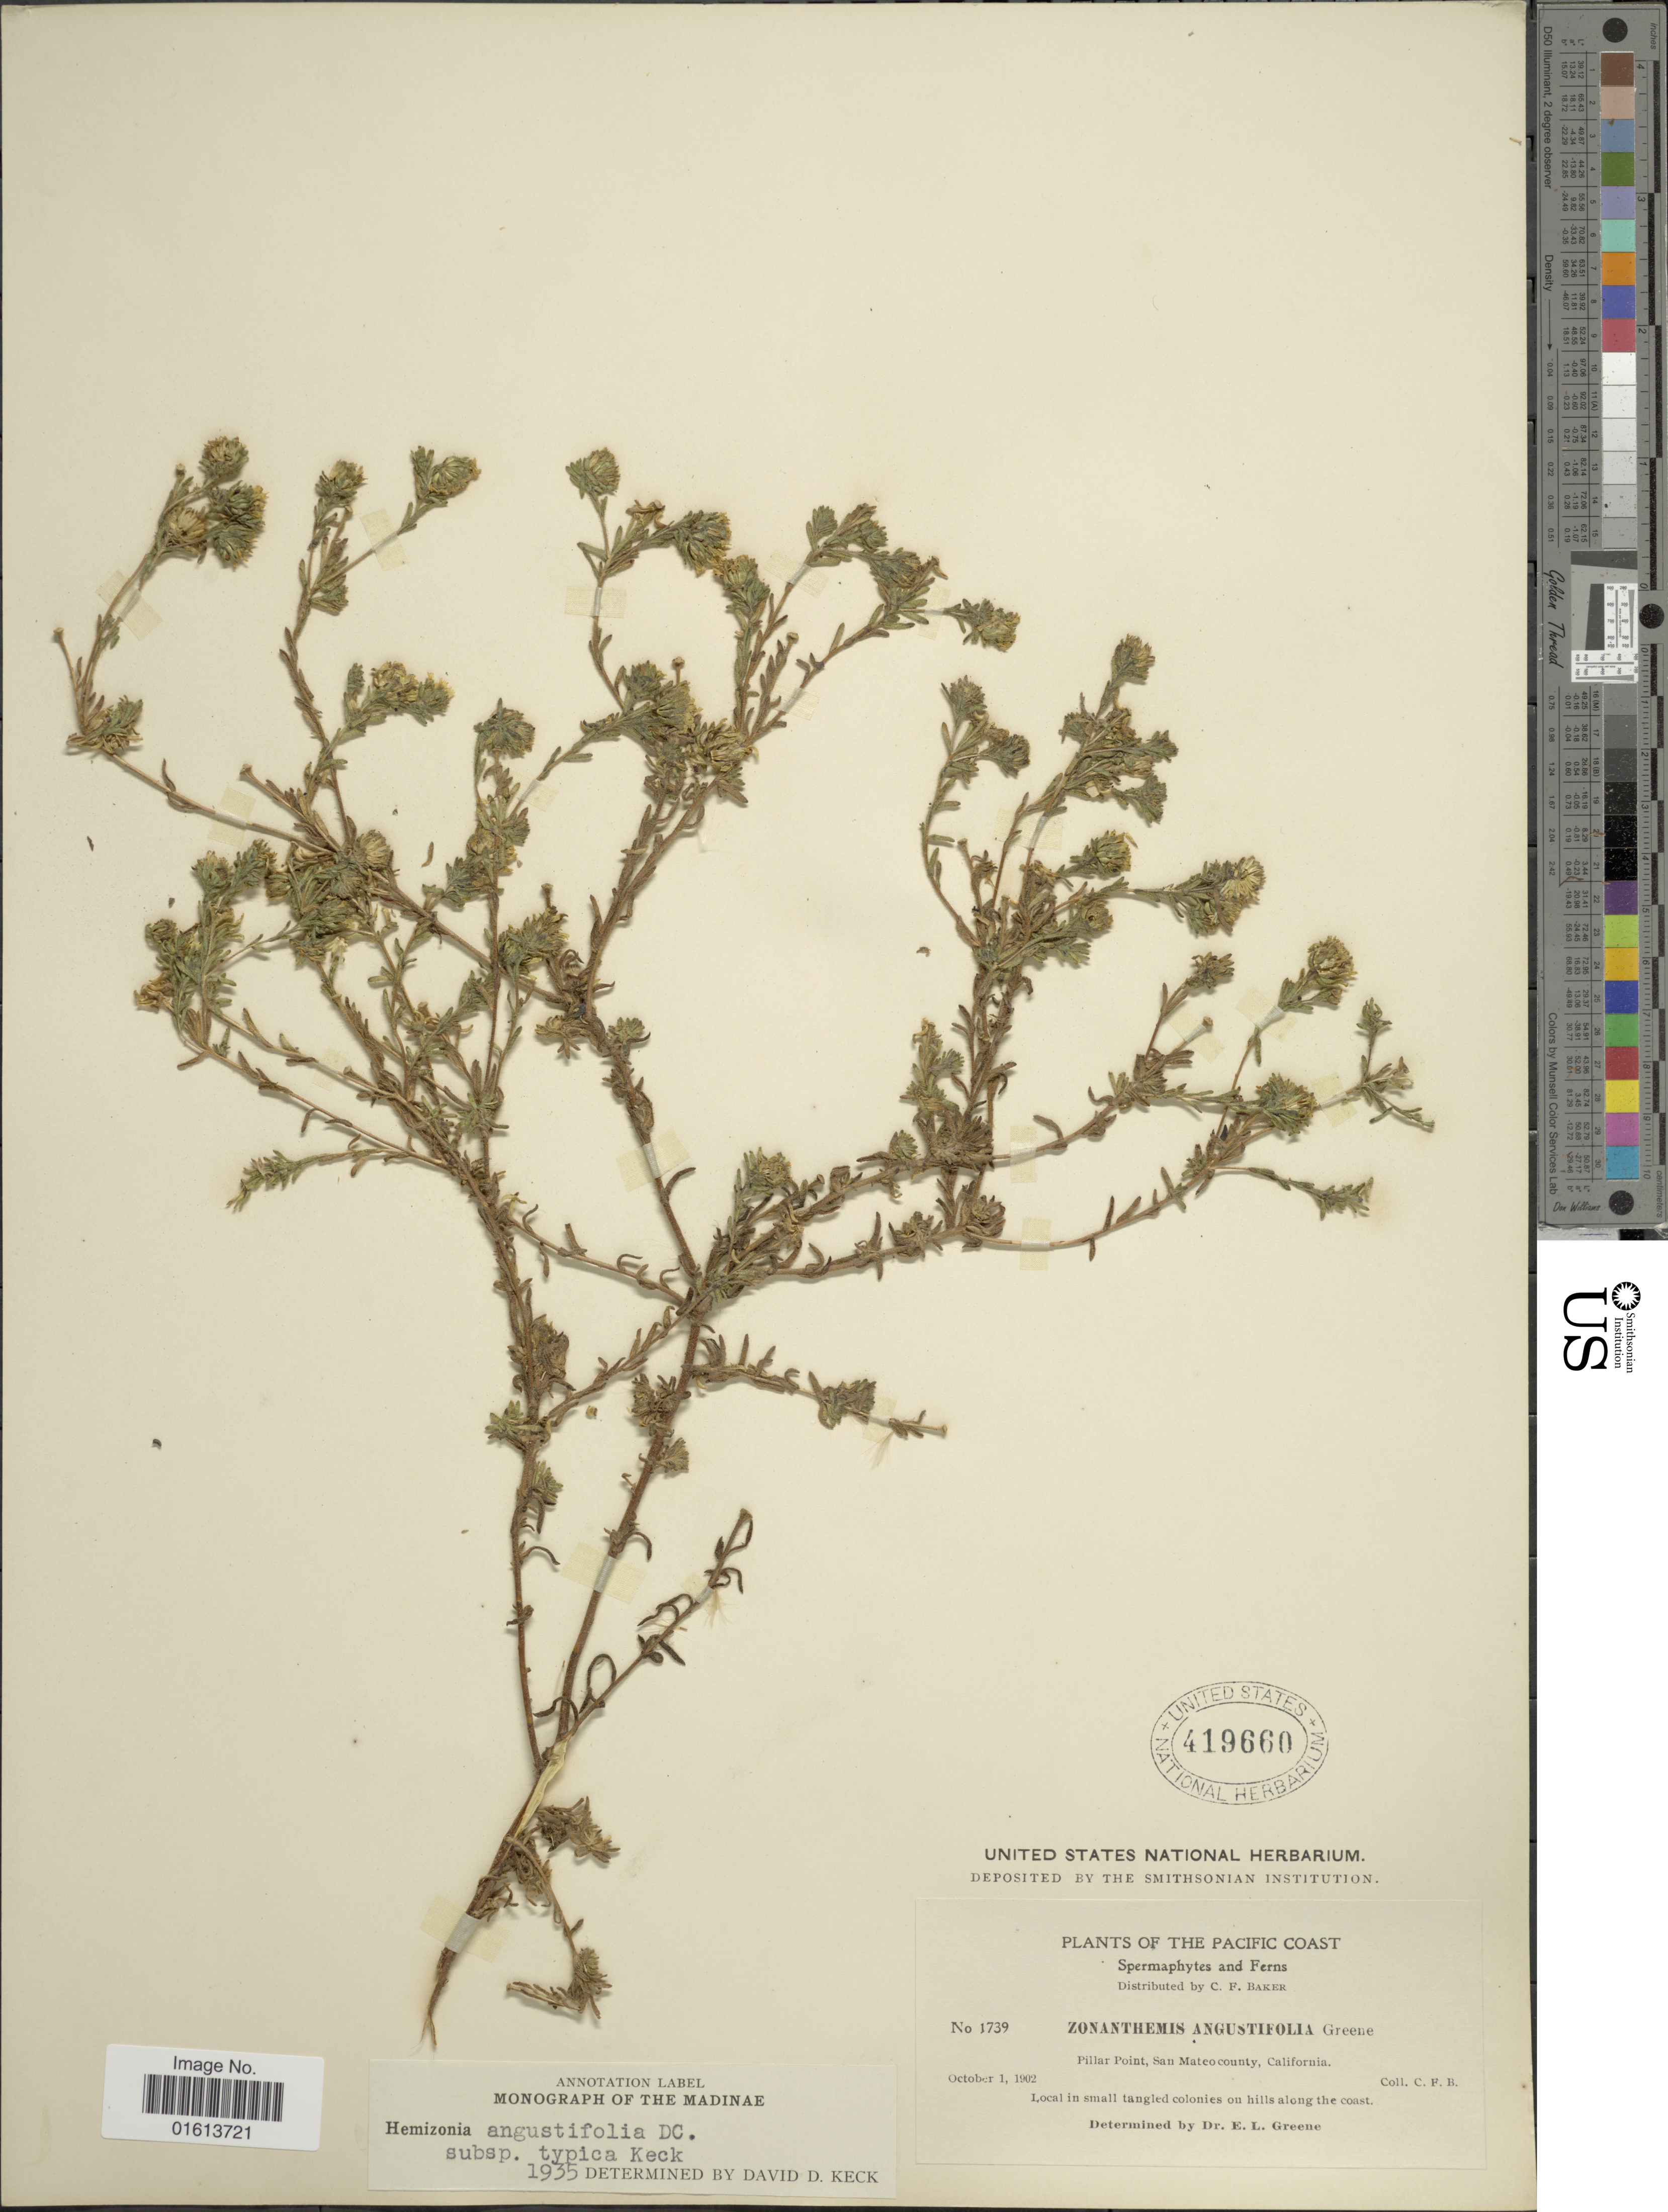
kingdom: Plantae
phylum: Tracheophyta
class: Magnoliopsida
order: Asterales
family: Asteraceae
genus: Deinandra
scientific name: Deinandra corymbosa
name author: (DC.) B.G. Baldwin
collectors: C. F. Baker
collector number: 1739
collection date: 1902-10-01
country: United States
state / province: California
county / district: San Mateo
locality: California. Pillar Point, San Mateo county, California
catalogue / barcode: US 419660